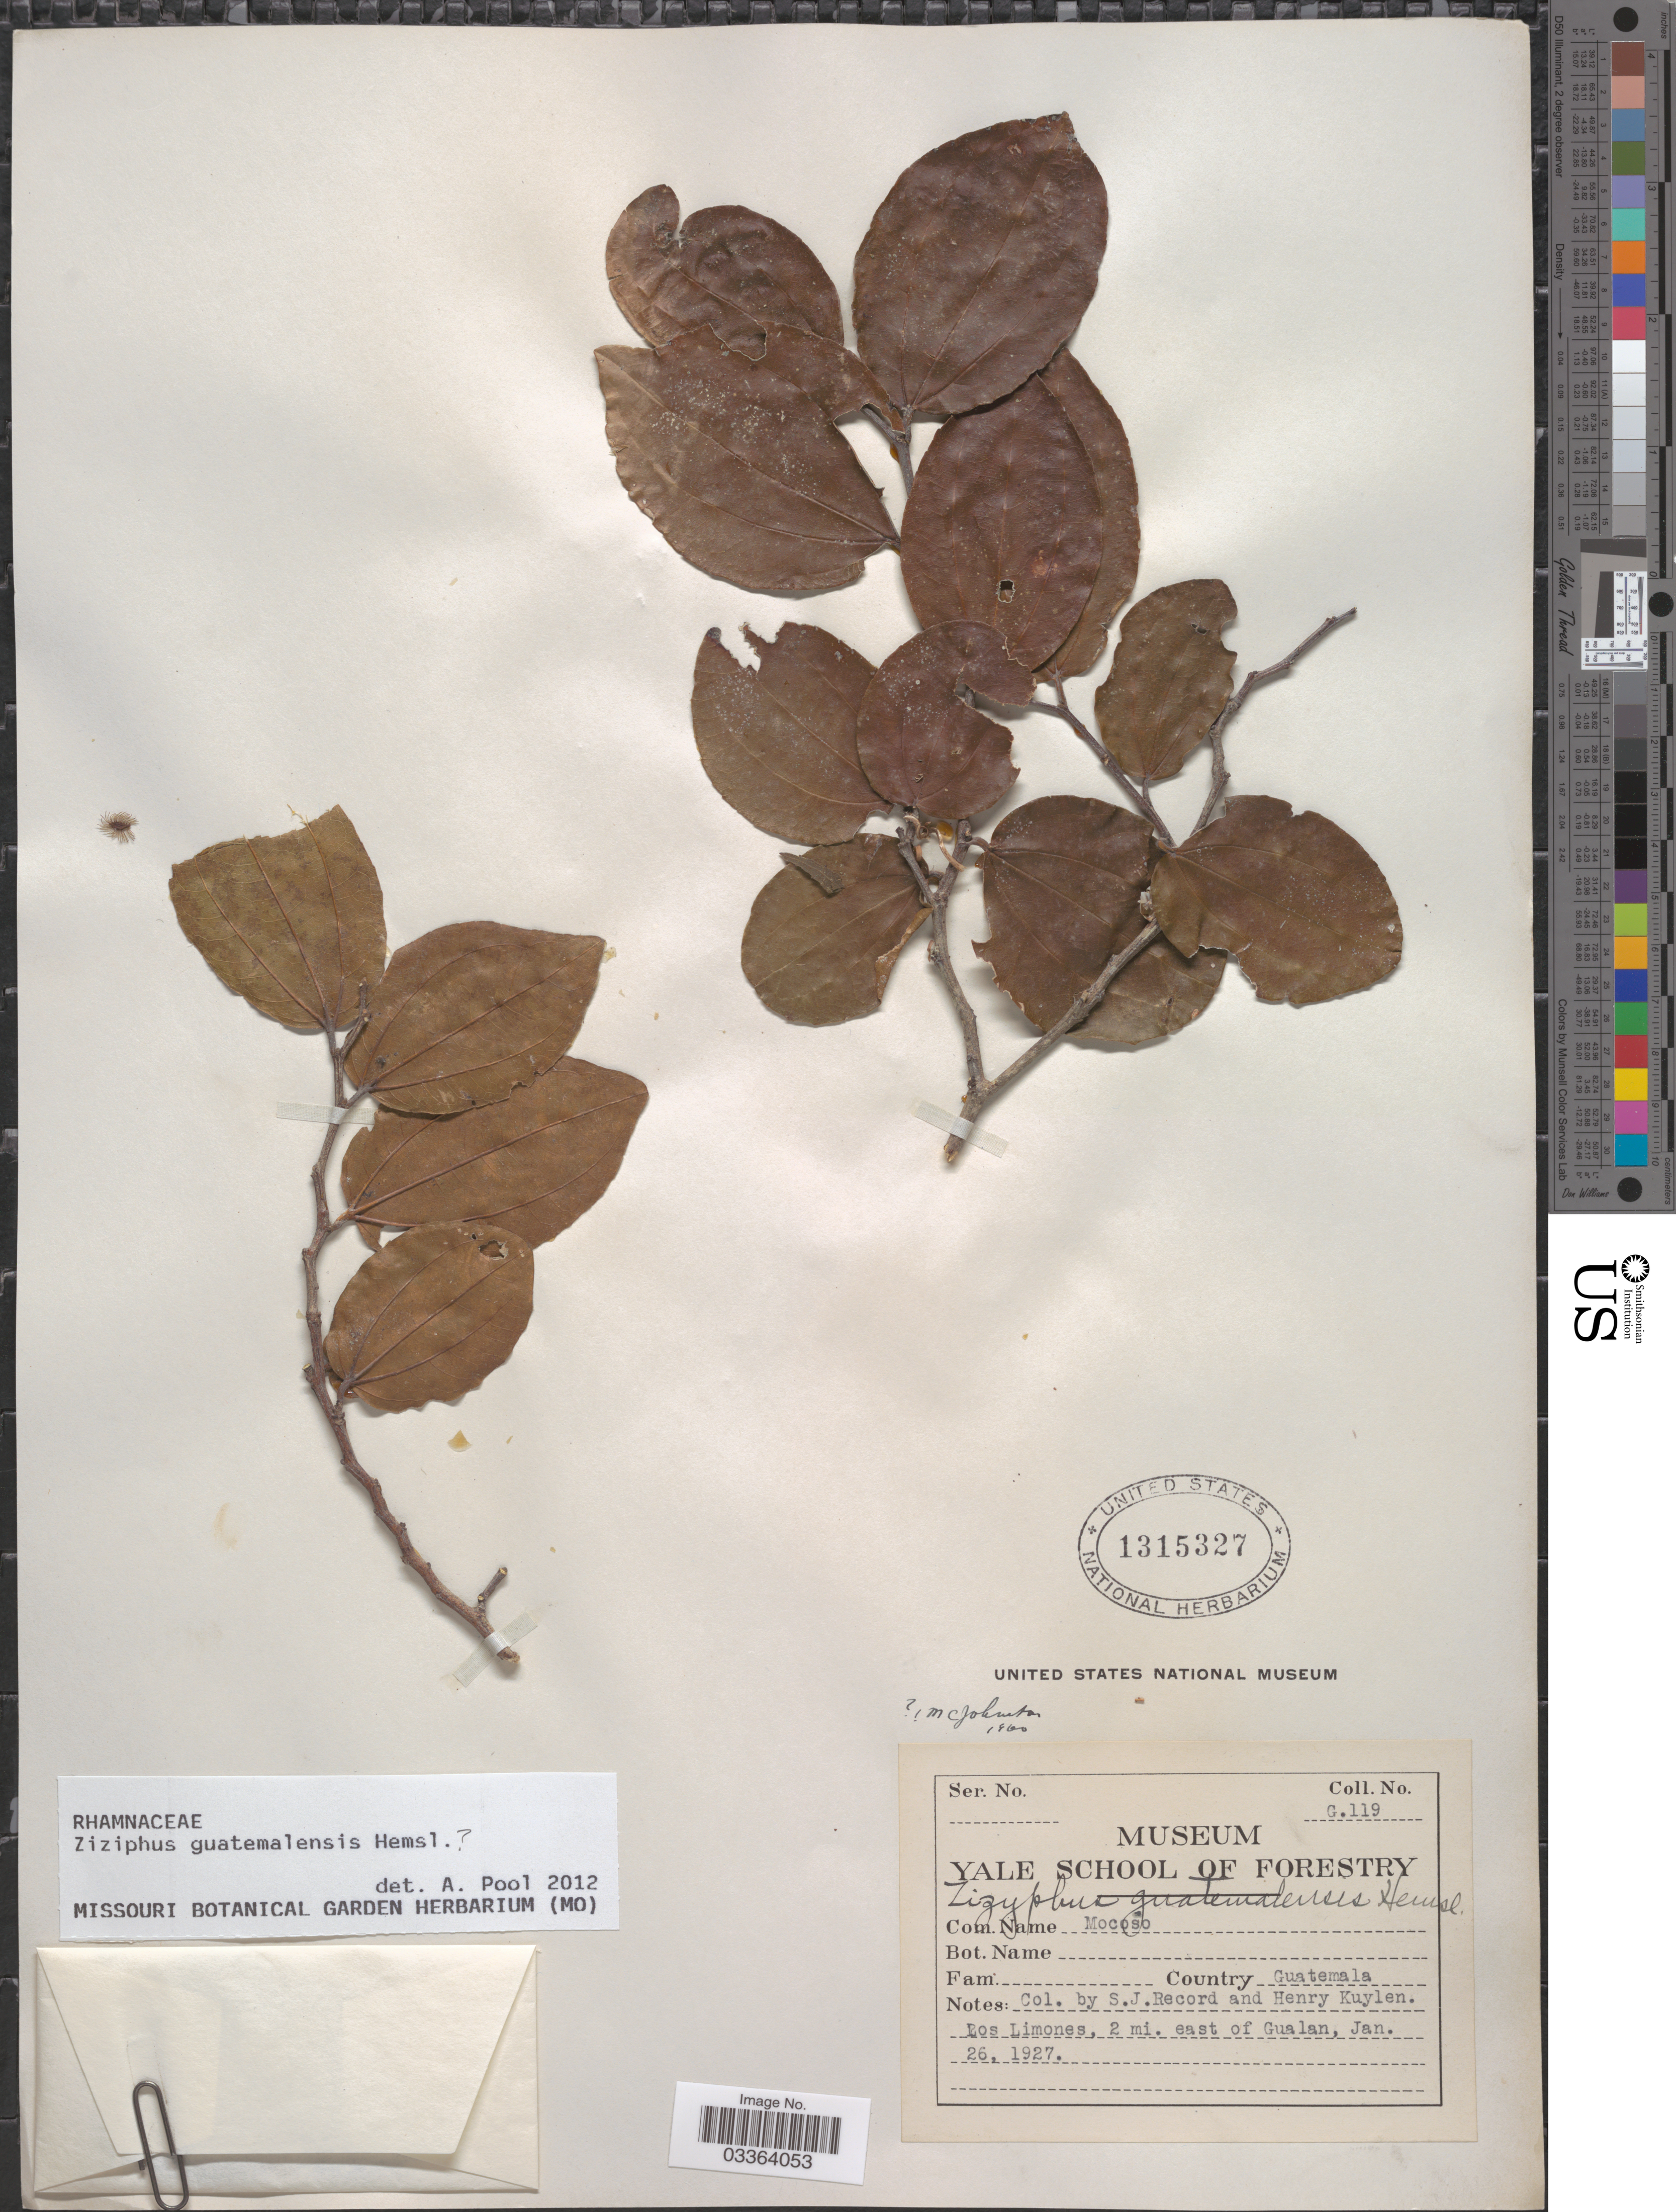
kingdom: Plantae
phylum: Tracheophyta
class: Magnoliopsida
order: Rosales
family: Rhamnaceae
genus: Sarcomphalus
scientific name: Sarcomphalus guatemalensis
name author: (Hemsl.) Hauenschild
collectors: S. J. Record & H. Kuylen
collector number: G.119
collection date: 1927-01-26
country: Guatemala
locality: Los Limones, 2 mi. east of Gualan.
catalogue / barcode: US 1315327